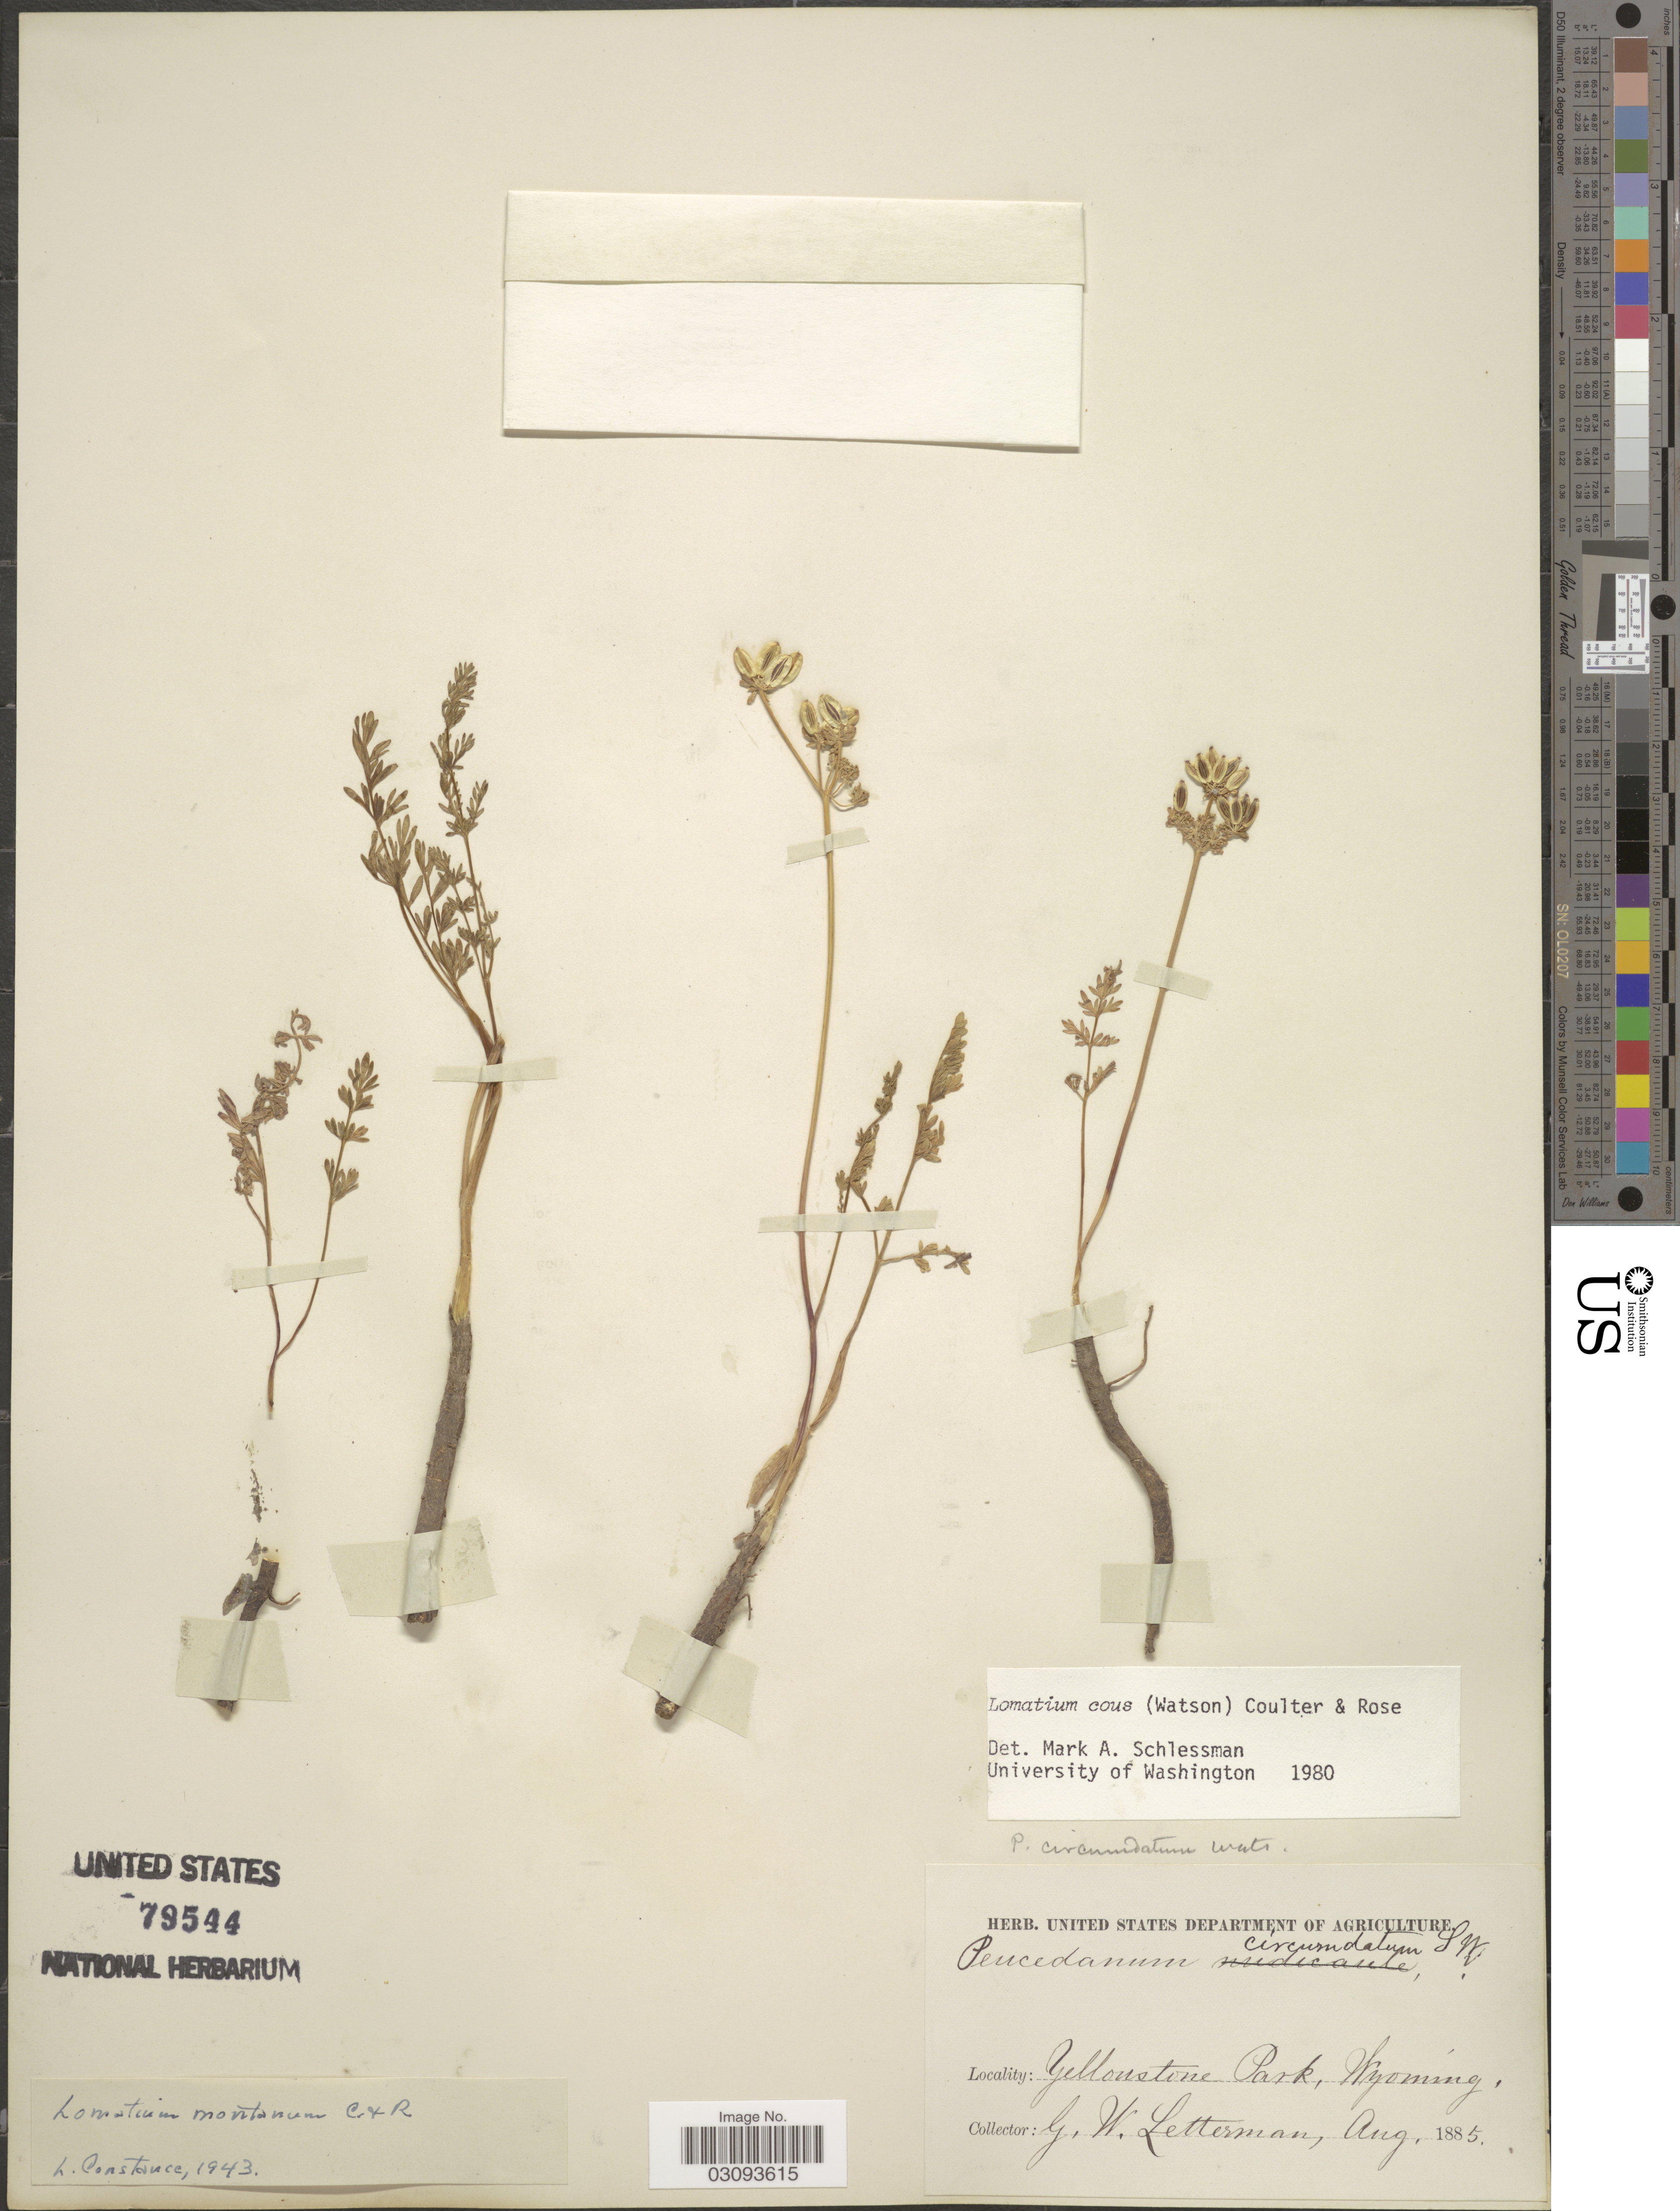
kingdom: Plantae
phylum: Tracheophyta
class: Magnoliopsida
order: Apiales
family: Apiaceae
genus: Lomatium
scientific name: Lomatium cous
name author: (S. Watson) J.M. Coult. & Rose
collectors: G. W. Letterman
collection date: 1885-08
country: United States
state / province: Wyoming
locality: Yellowstone Park.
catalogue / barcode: US 79544